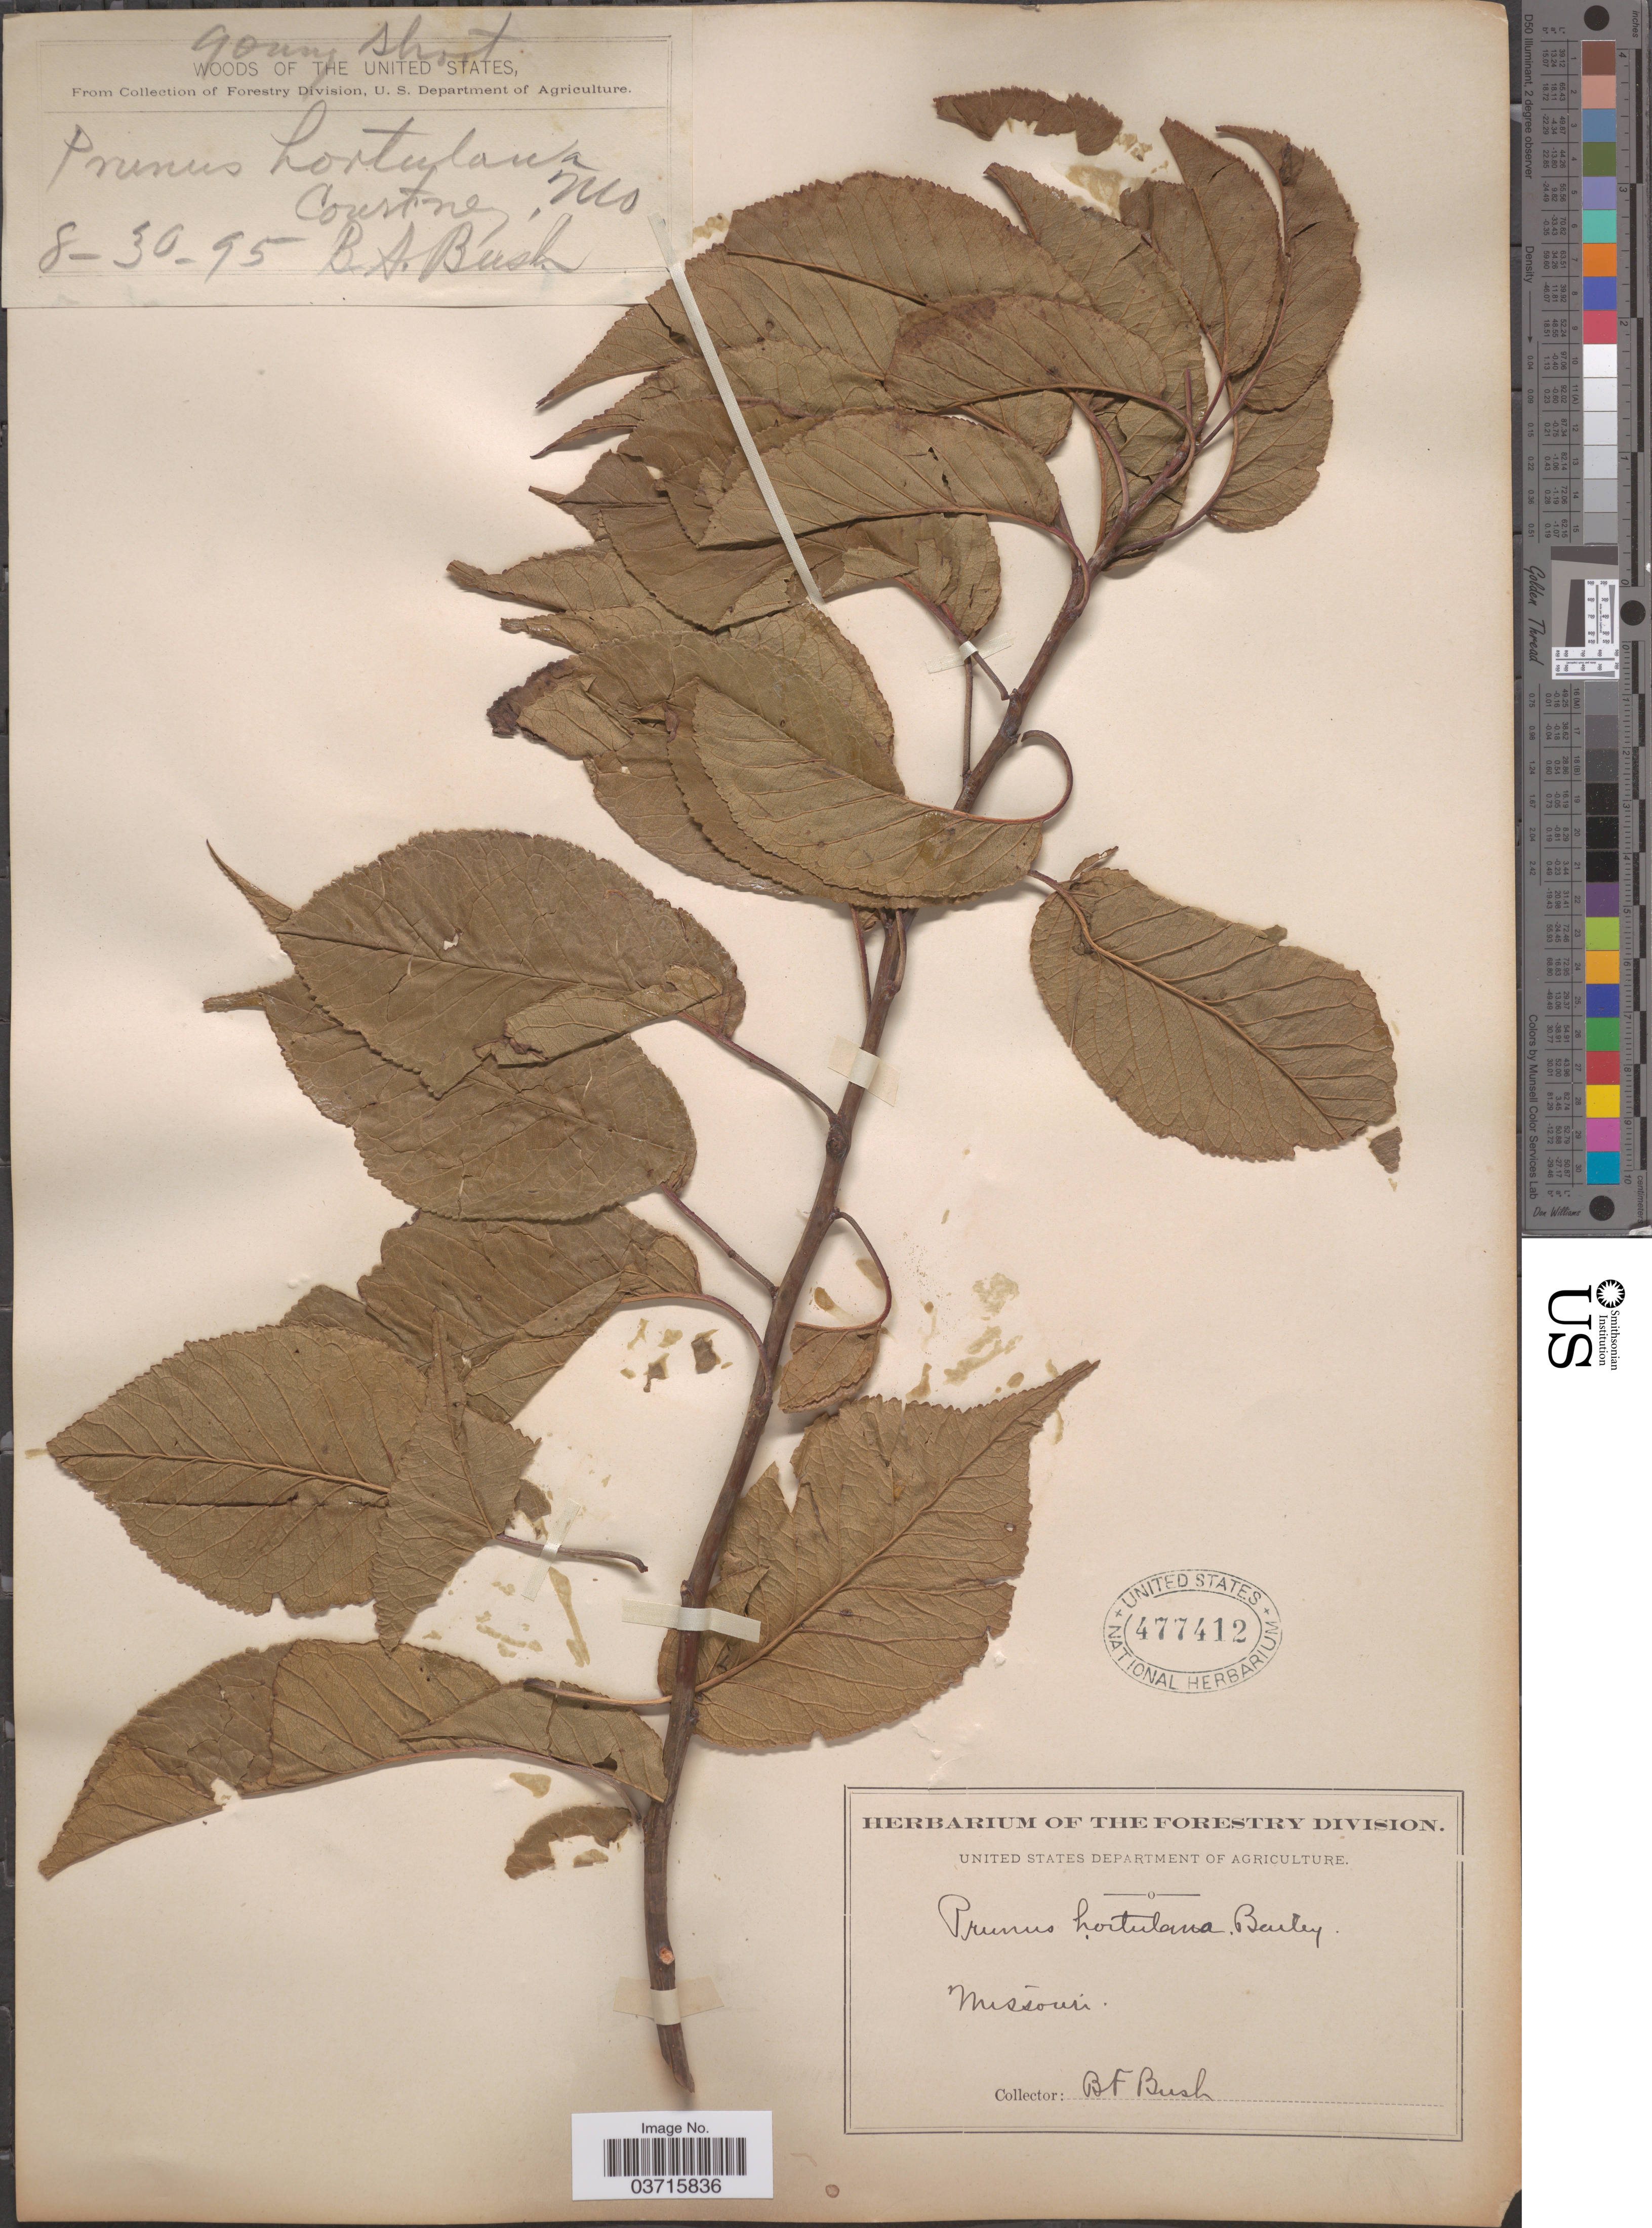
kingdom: Plantae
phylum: Tracheophyta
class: Magnoliopsida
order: Rosales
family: Rosaceae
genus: Prunus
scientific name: Prunus hortulana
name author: L.H. Bailey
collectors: B. F. Bush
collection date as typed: Transcribed d/m/y: 30/8/95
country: United States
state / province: Missouri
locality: Courtney.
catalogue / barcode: US 477412